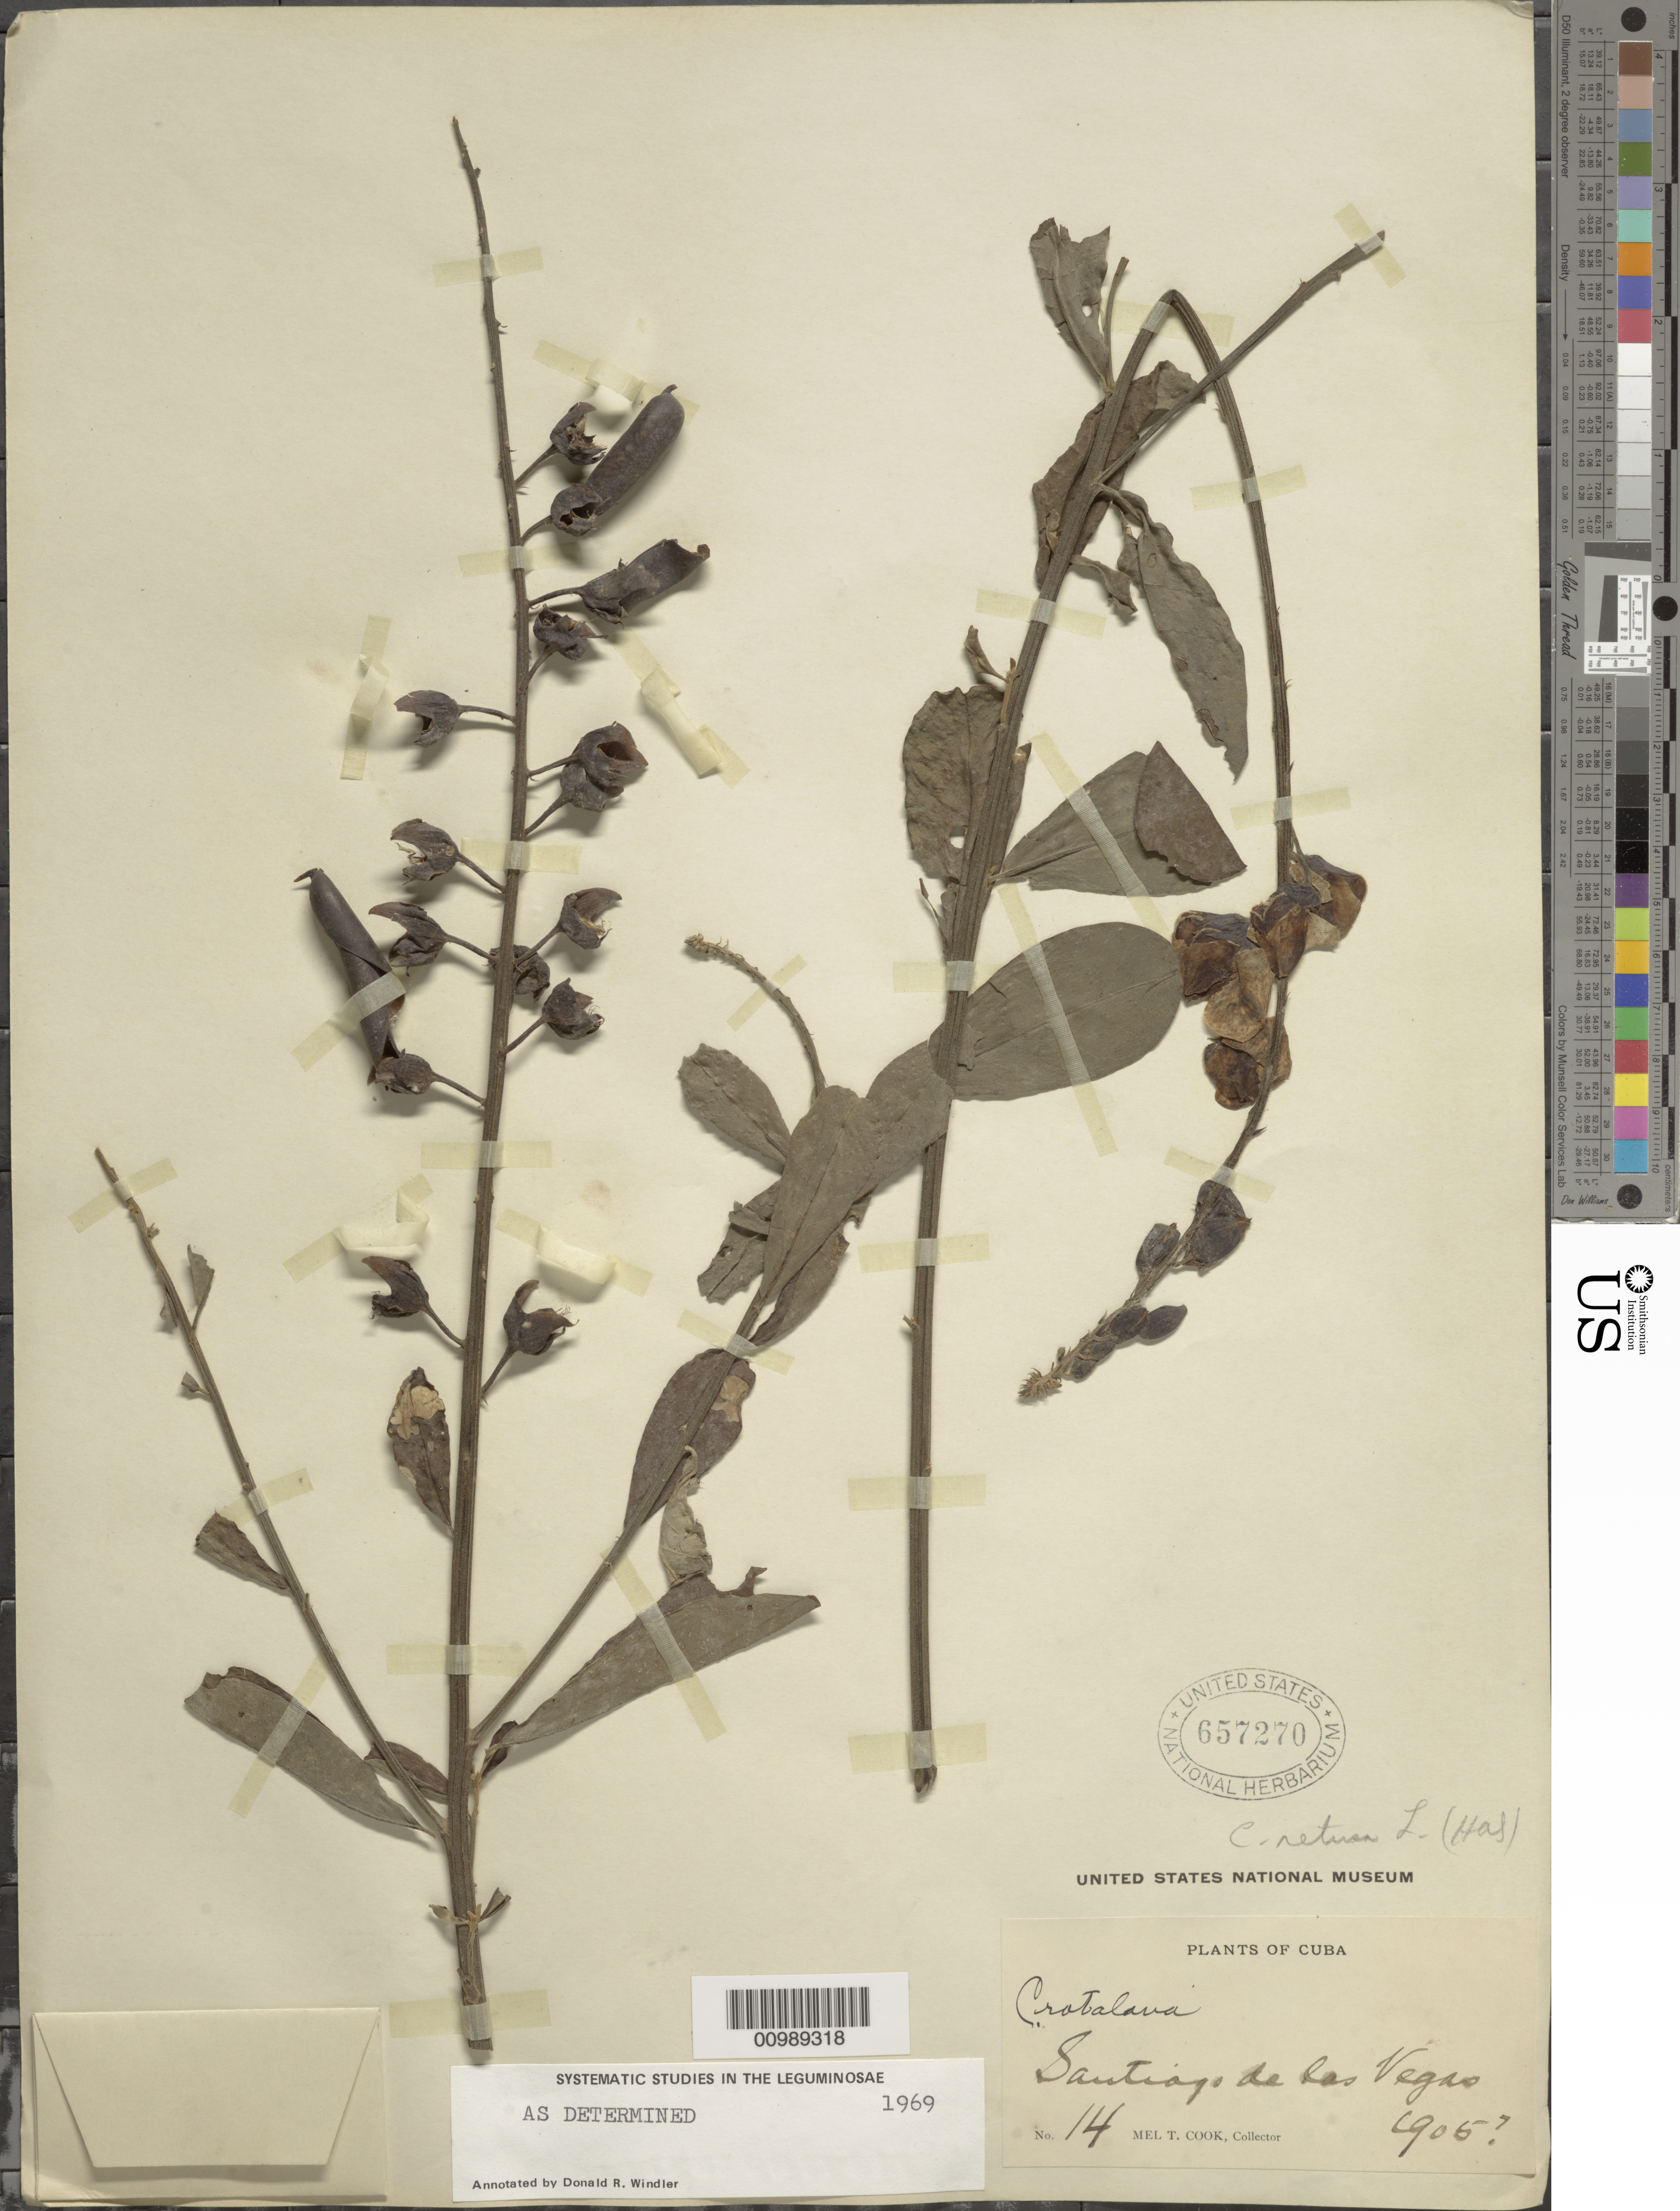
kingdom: Plantae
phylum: Tracheophyta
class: Magnoliopsida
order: Fabales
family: Fabaceae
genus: Crotalaria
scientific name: Crotalaria retusa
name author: L.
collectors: M. T. Cook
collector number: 14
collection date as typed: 1905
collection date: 1905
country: Cuba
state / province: La Habana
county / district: Municipio Boyeros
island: Cuba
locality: Santiago de las Vegas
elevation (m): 97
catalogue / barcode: US 657270